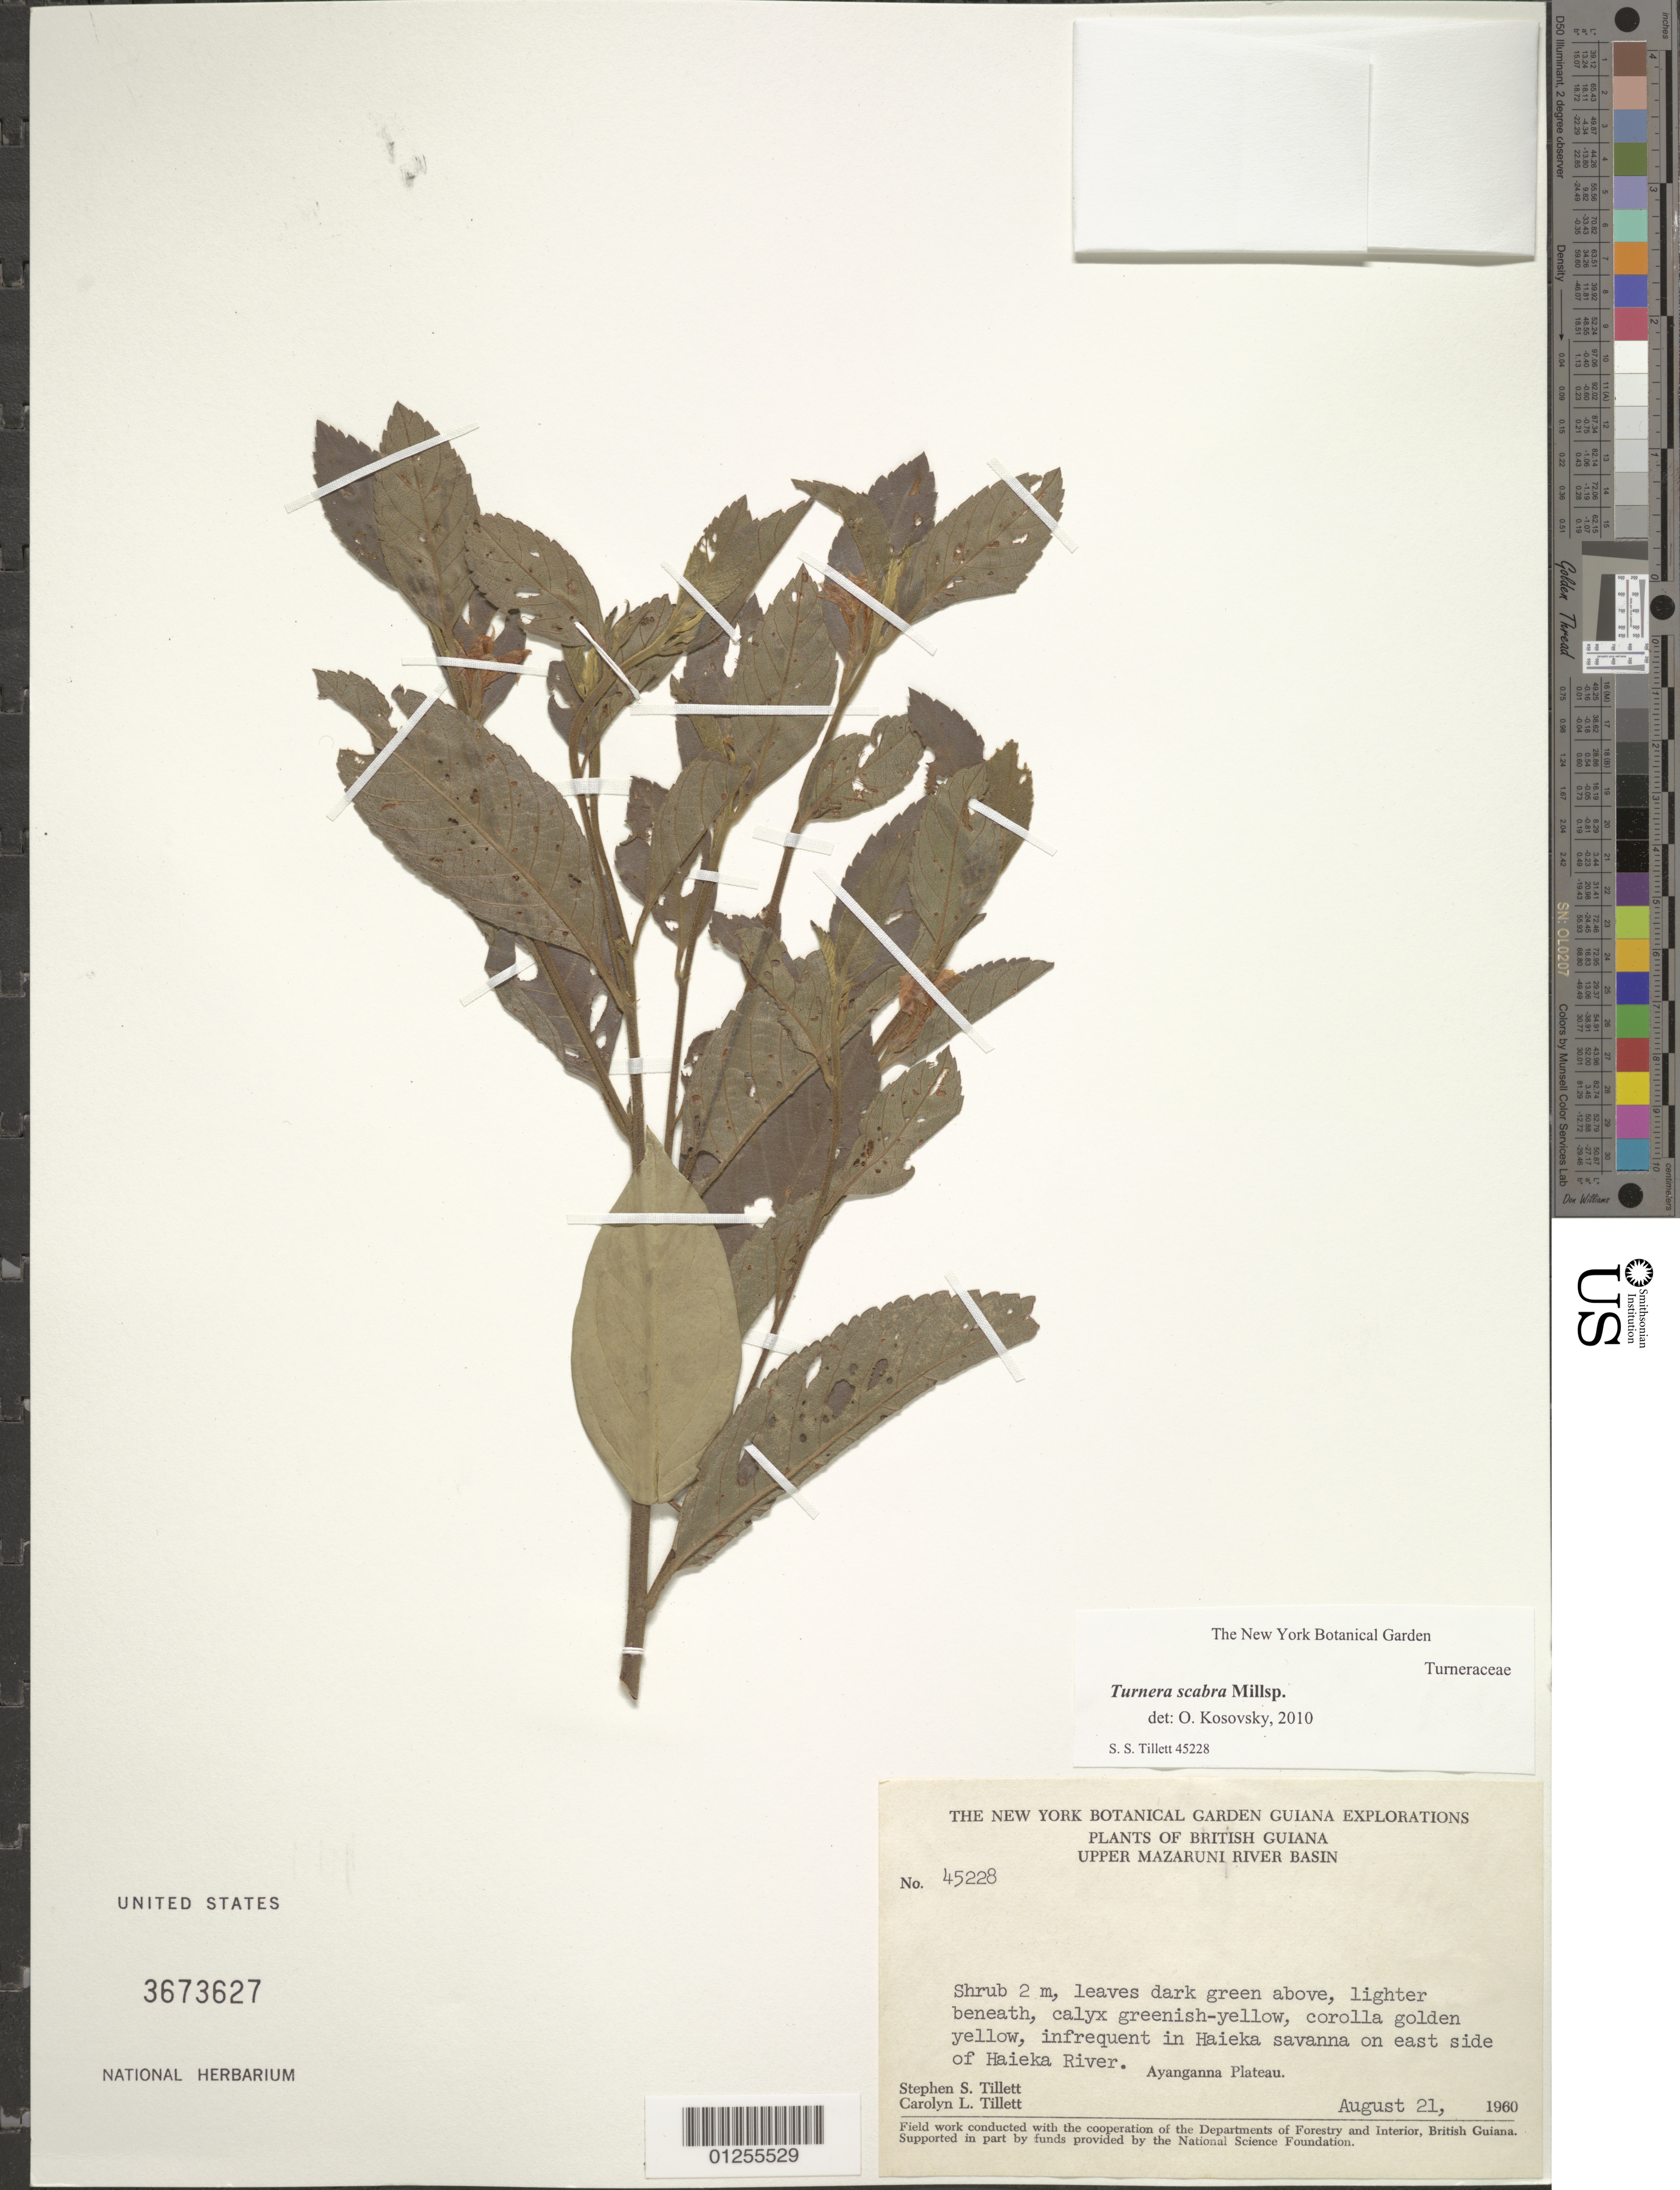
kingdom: Plantae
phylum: Tracheophyta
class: Magnoliopsida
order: Malpighiales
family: Turneraceae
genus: Turnera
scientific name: Turnera scabra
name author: Millsp.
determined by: Kosovsky, O.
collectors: J. Tillett & C. L. Tillett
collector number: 45228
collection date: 1960-08-21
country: Guyana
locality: Upper Mazaruni River Basin, Ayanganna Plateau. Haieka savanna on east side of Haieka River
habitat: Infrequent in savanna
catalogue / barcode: US 3673627